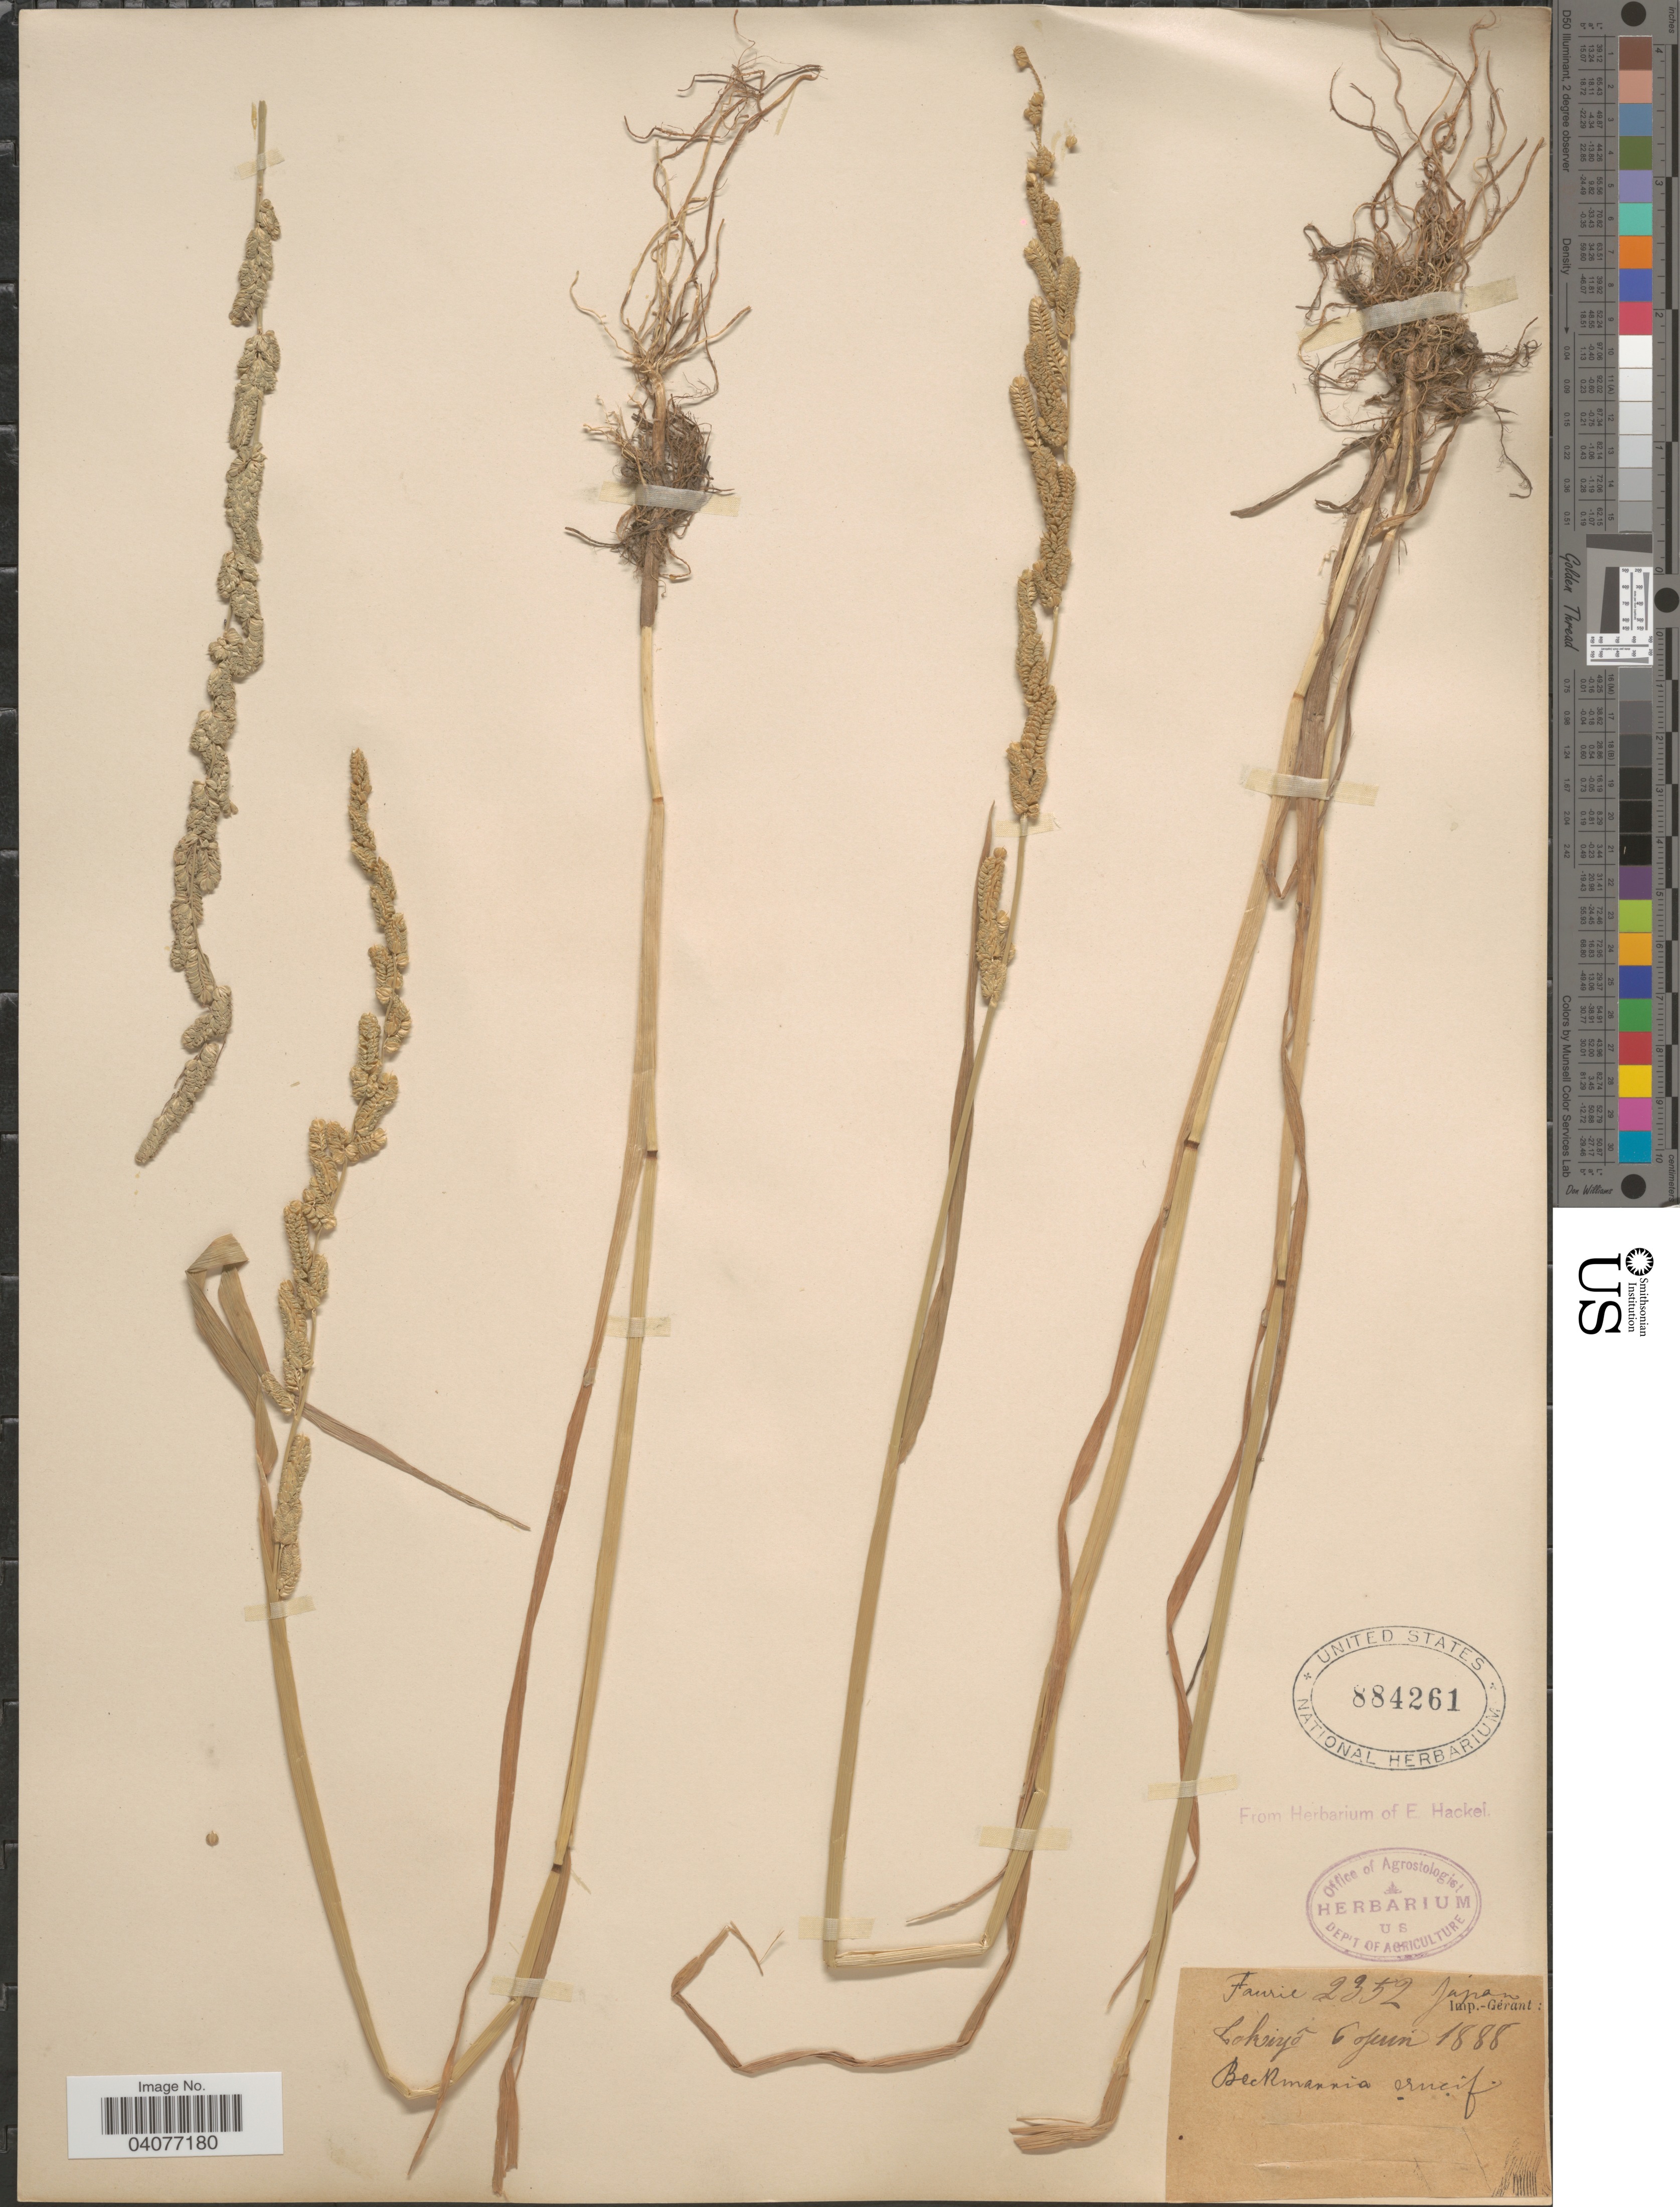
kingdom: Plantae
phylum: Tracheophyta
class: Liliopsida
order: Poales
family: Poaceae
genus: Beckmannia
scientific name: Beckmannia eruciformis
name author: (L.) Host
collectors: -. Faurie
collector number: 2352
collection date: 1888-06-06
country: Japan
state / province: Tokyo, Federal City of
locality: Tokiyo.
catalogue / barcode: US 884261